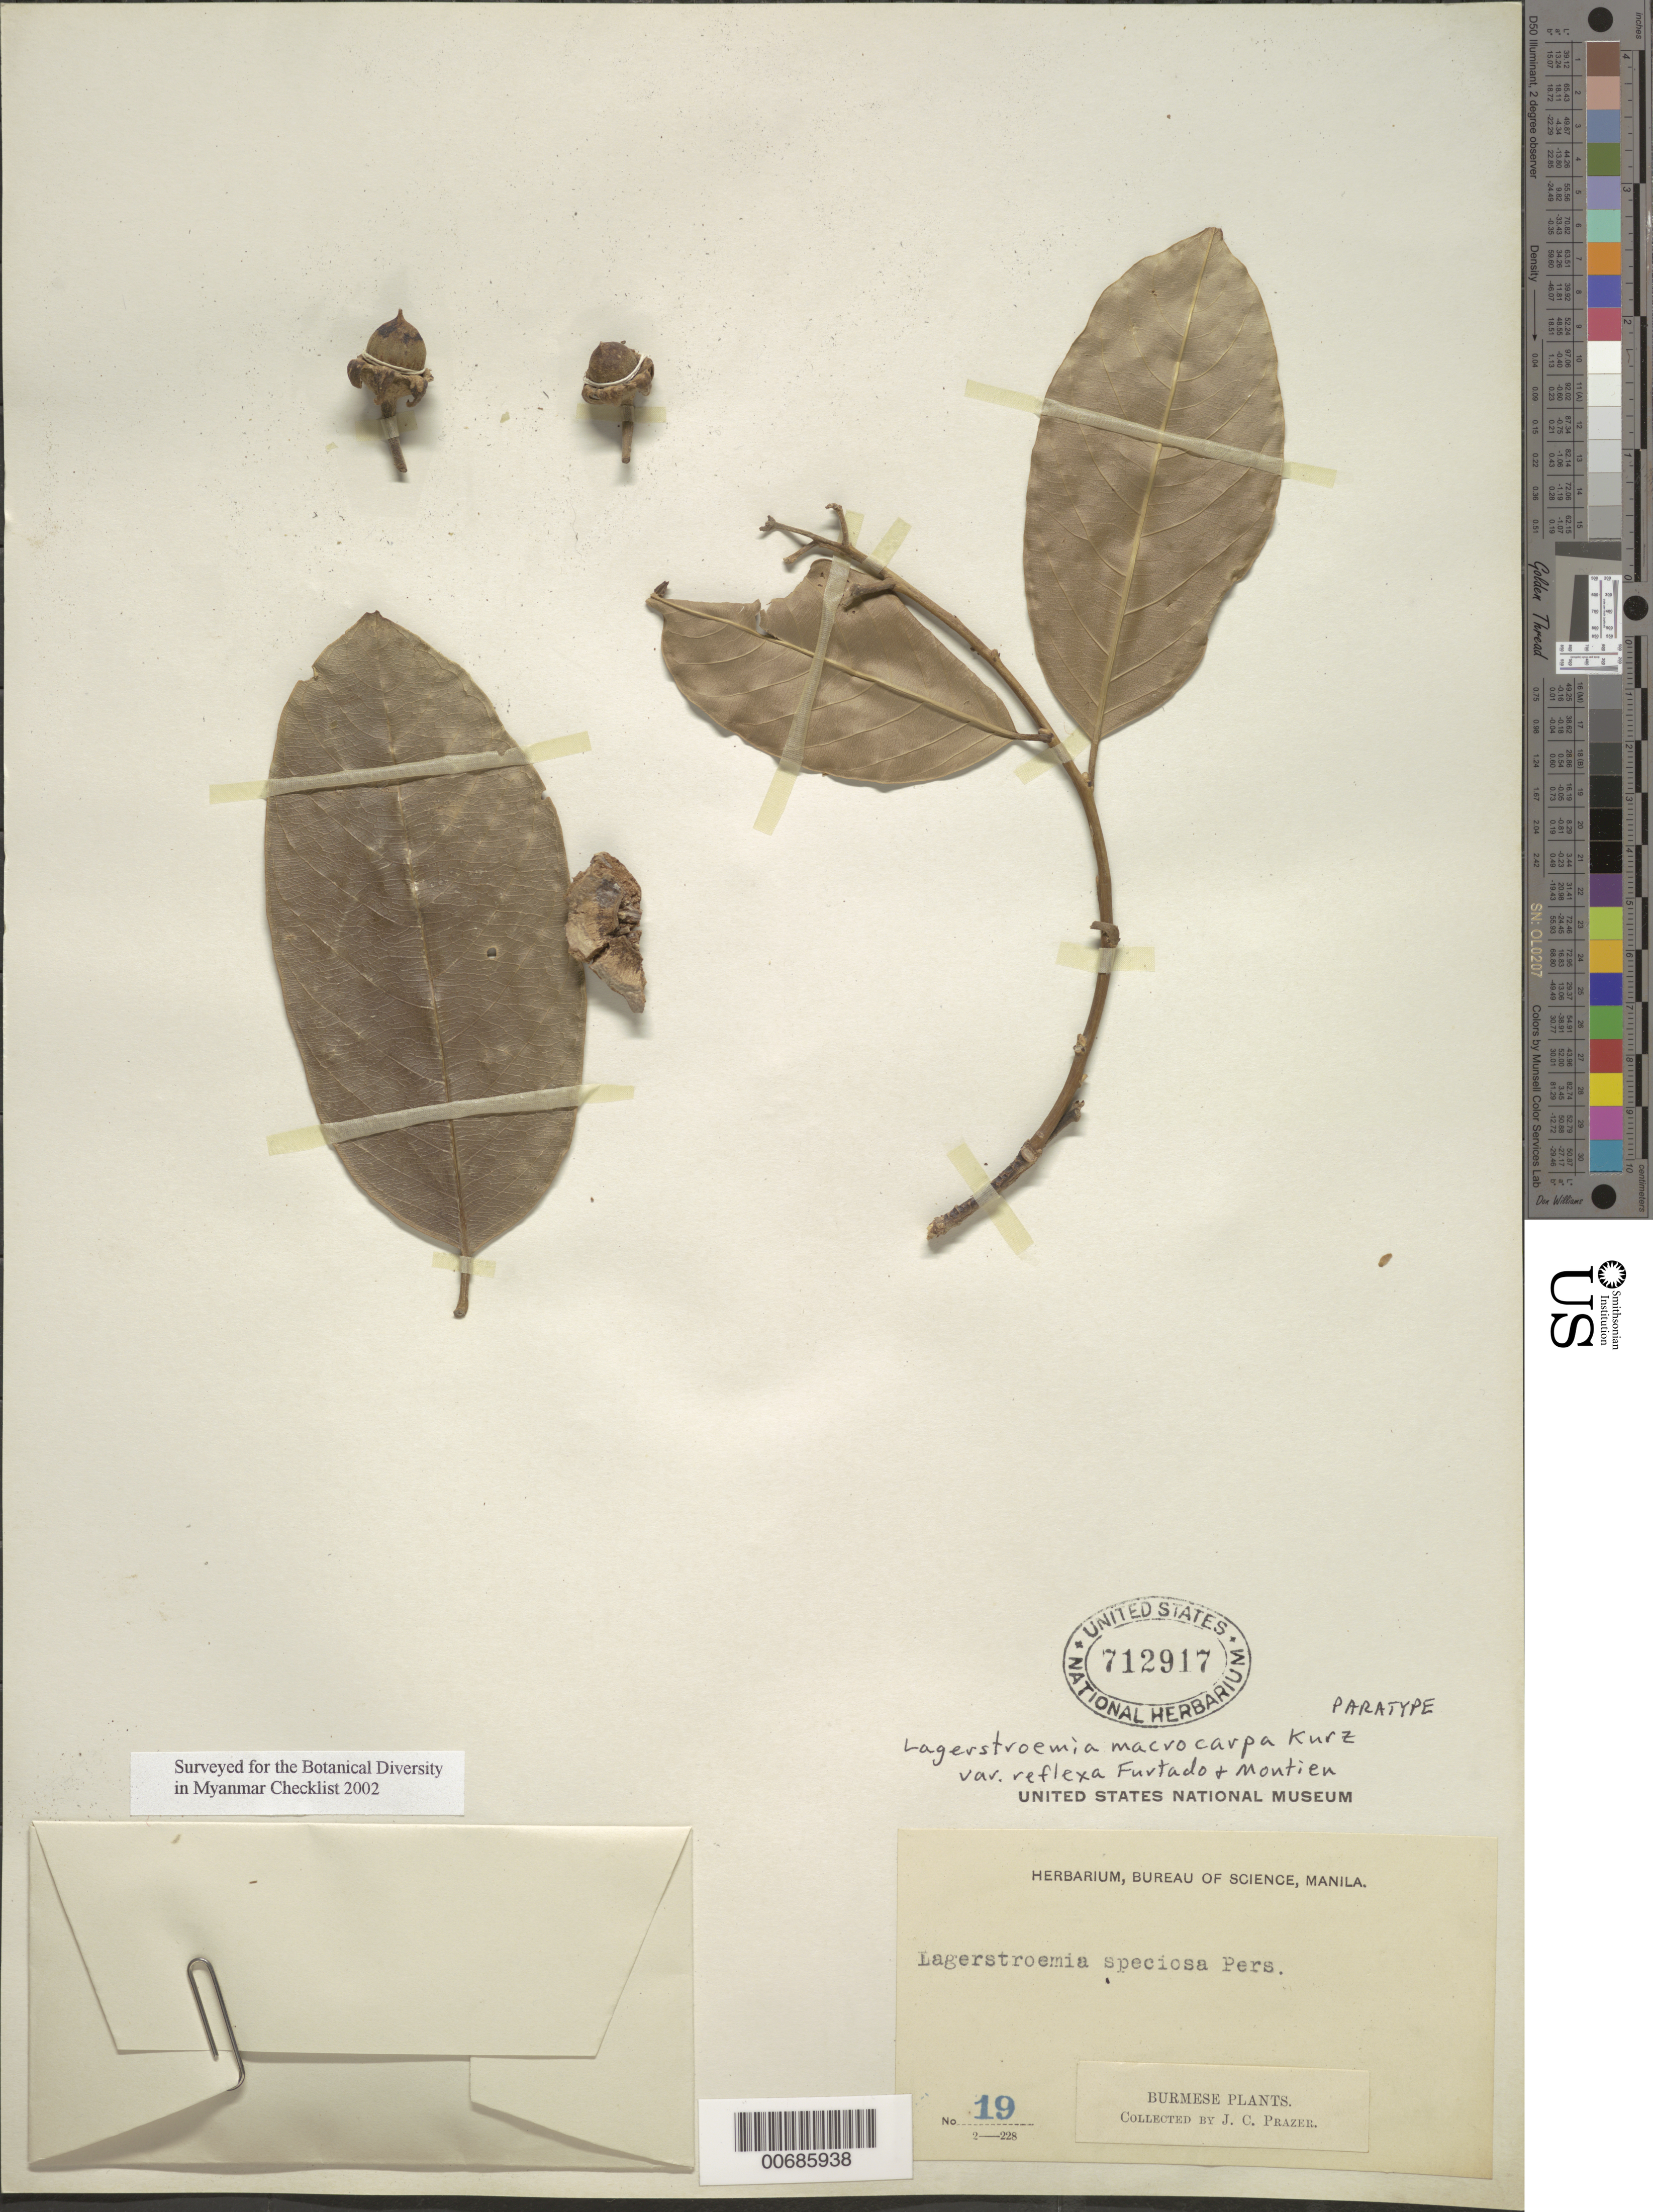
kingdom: Plantae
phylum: Tracheophyta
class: Magnoliopsida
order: Myrtales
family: Lythraceae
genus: Lagerstroemia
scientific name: Lagerstroemia macrocarpa var. reflexa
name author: Furtado & Montien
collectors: J. Prazer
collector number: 19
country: Myanmar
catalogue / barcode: US 712917